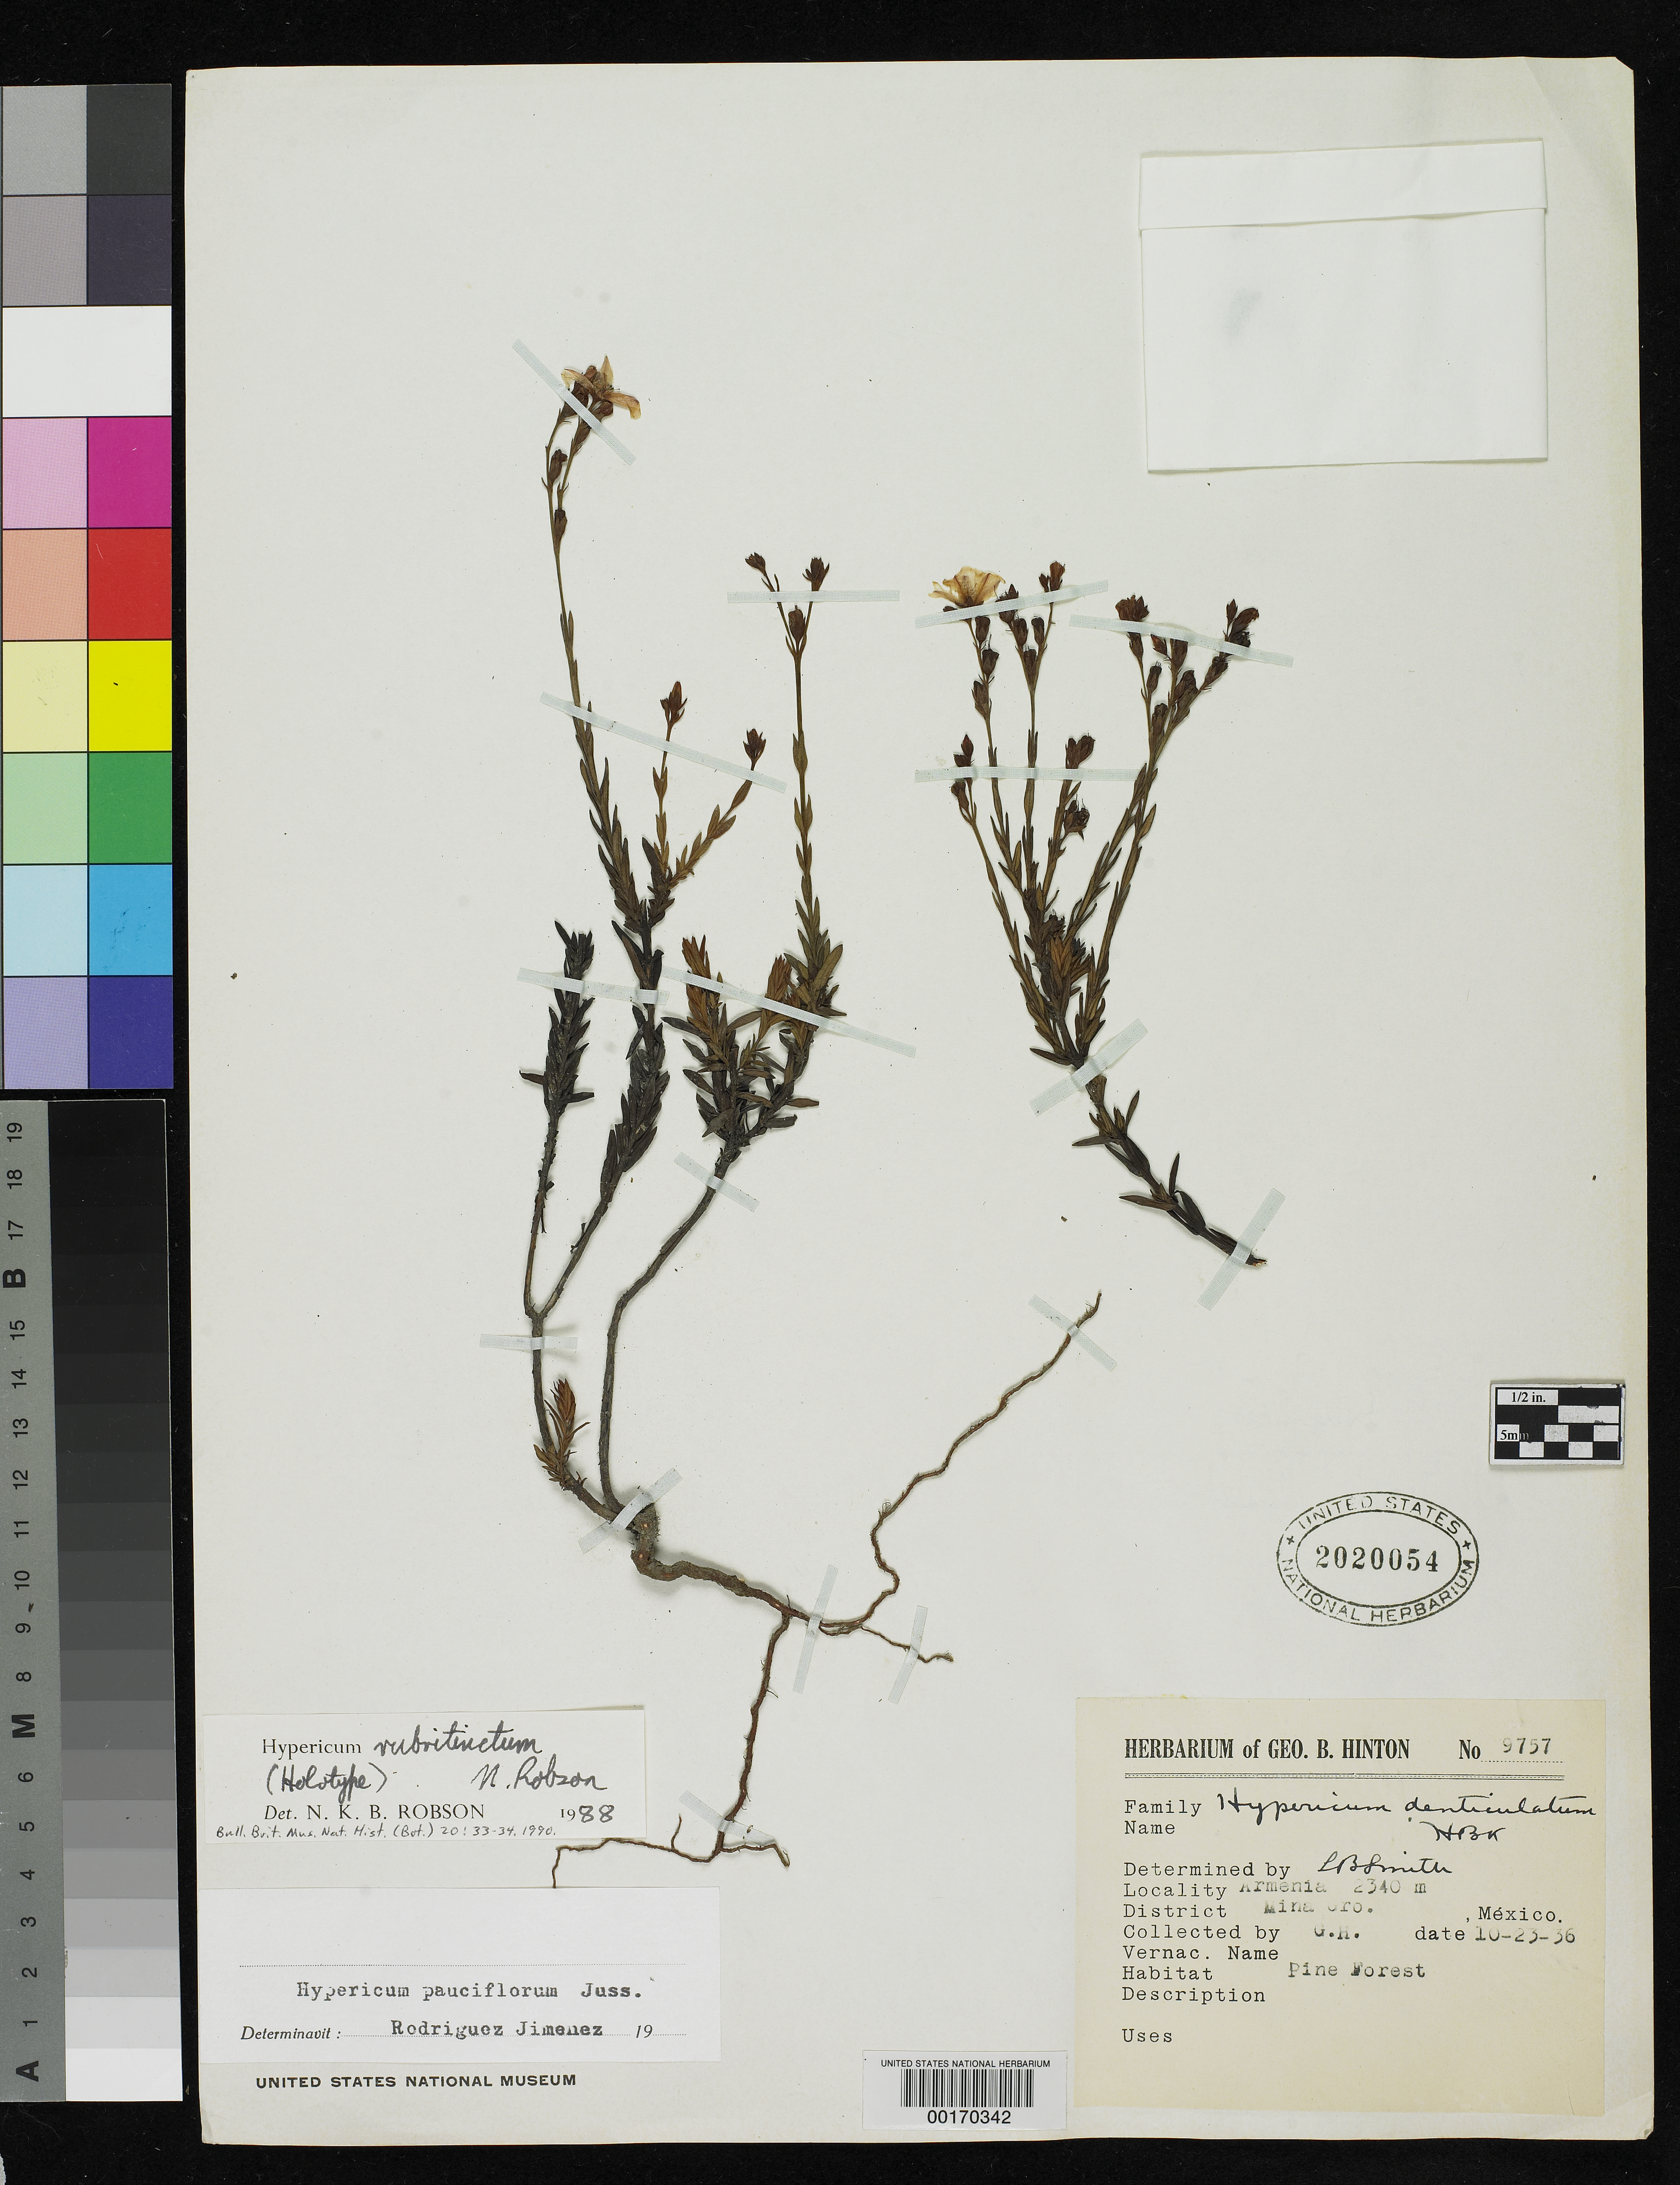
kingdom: Plantae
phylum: Tracheophyta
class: Magnoliopsida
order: Malpighiales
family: Hypericaceae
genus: Hypericum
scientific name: Hypericum rubritinctum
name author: N. Robson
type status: Holotype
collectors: G. B. Hinton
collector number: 9757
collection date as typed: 23 Oct 1936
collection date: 1936-10-23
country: Mexico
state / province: Guerrero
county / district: Mina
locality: Armenia.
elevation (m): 2700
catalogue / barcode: US 2020054